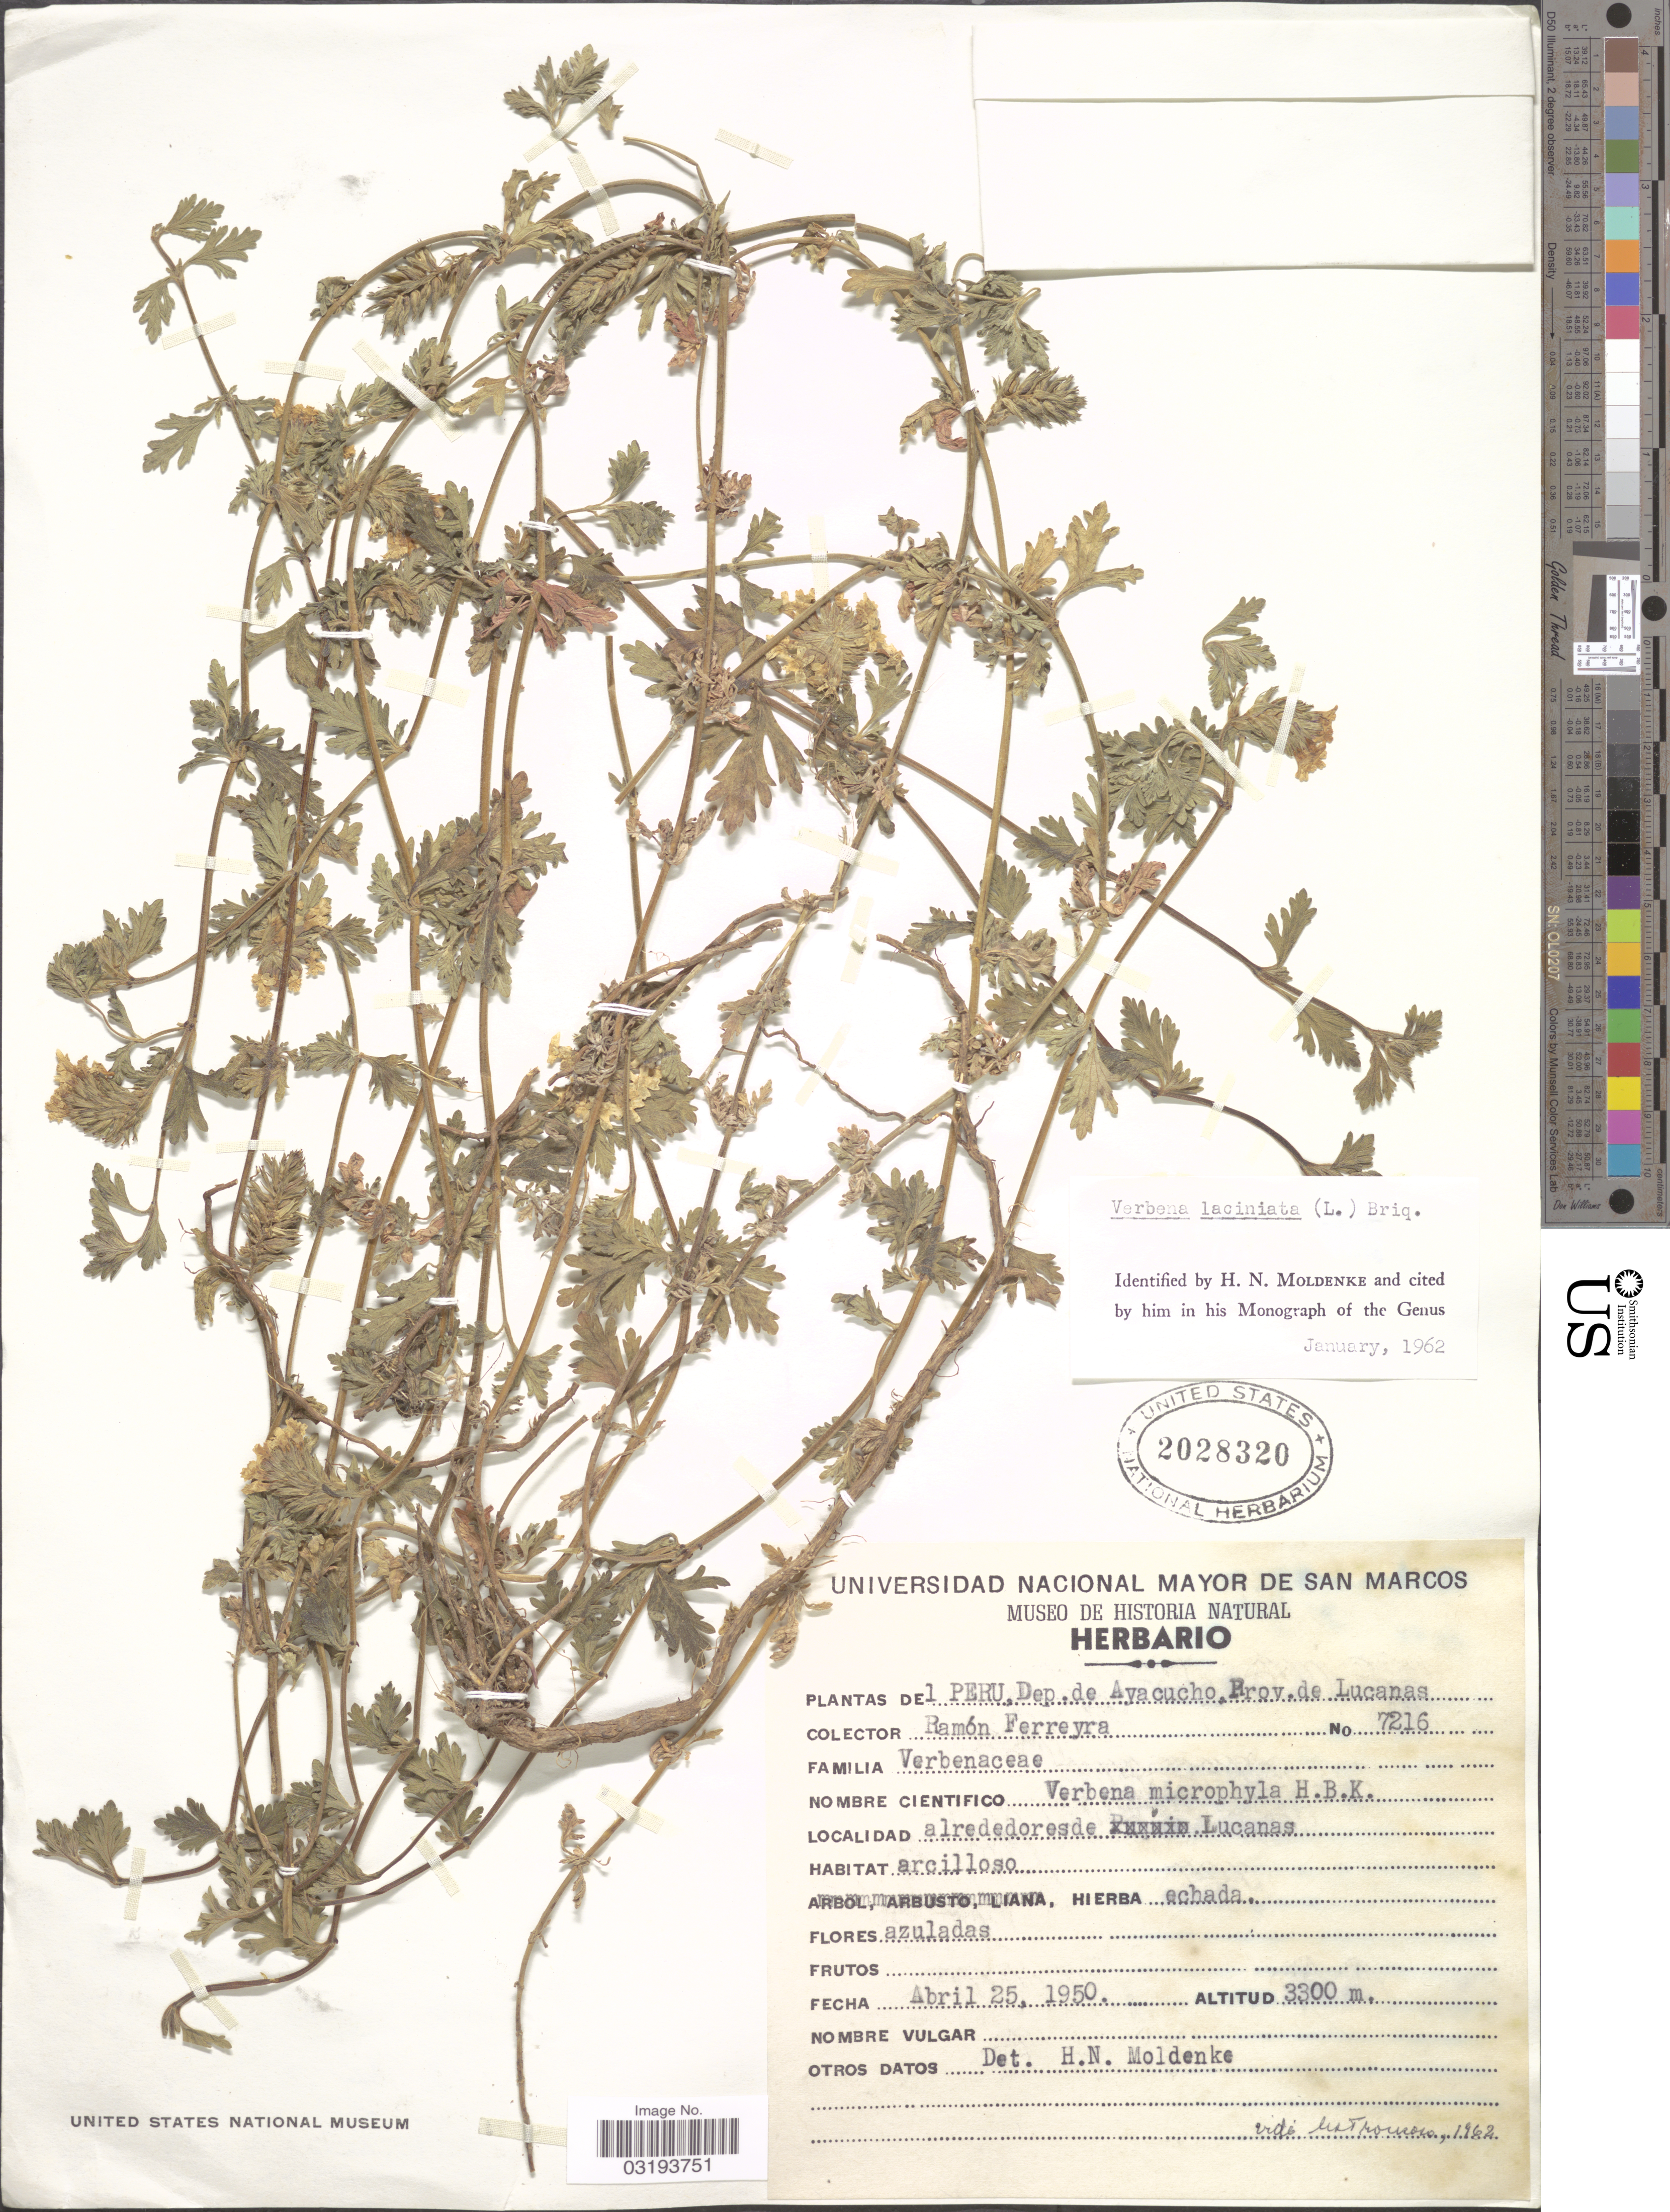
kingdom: Plantae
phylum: Tracheophyta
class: Magnoliopsida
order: Lamiales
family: Verbenaceae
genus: Verbena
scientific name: Verbena laciniata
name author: (L.) Briq.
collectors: R. A. Ferreyra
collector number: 7216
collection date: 1950-04-25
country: Peru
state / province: Ayacucho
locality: Dep. de Ayacucho, Prov. de Lucanas, alrededores Lucanas.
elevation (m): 3300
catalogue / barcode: US 2028320